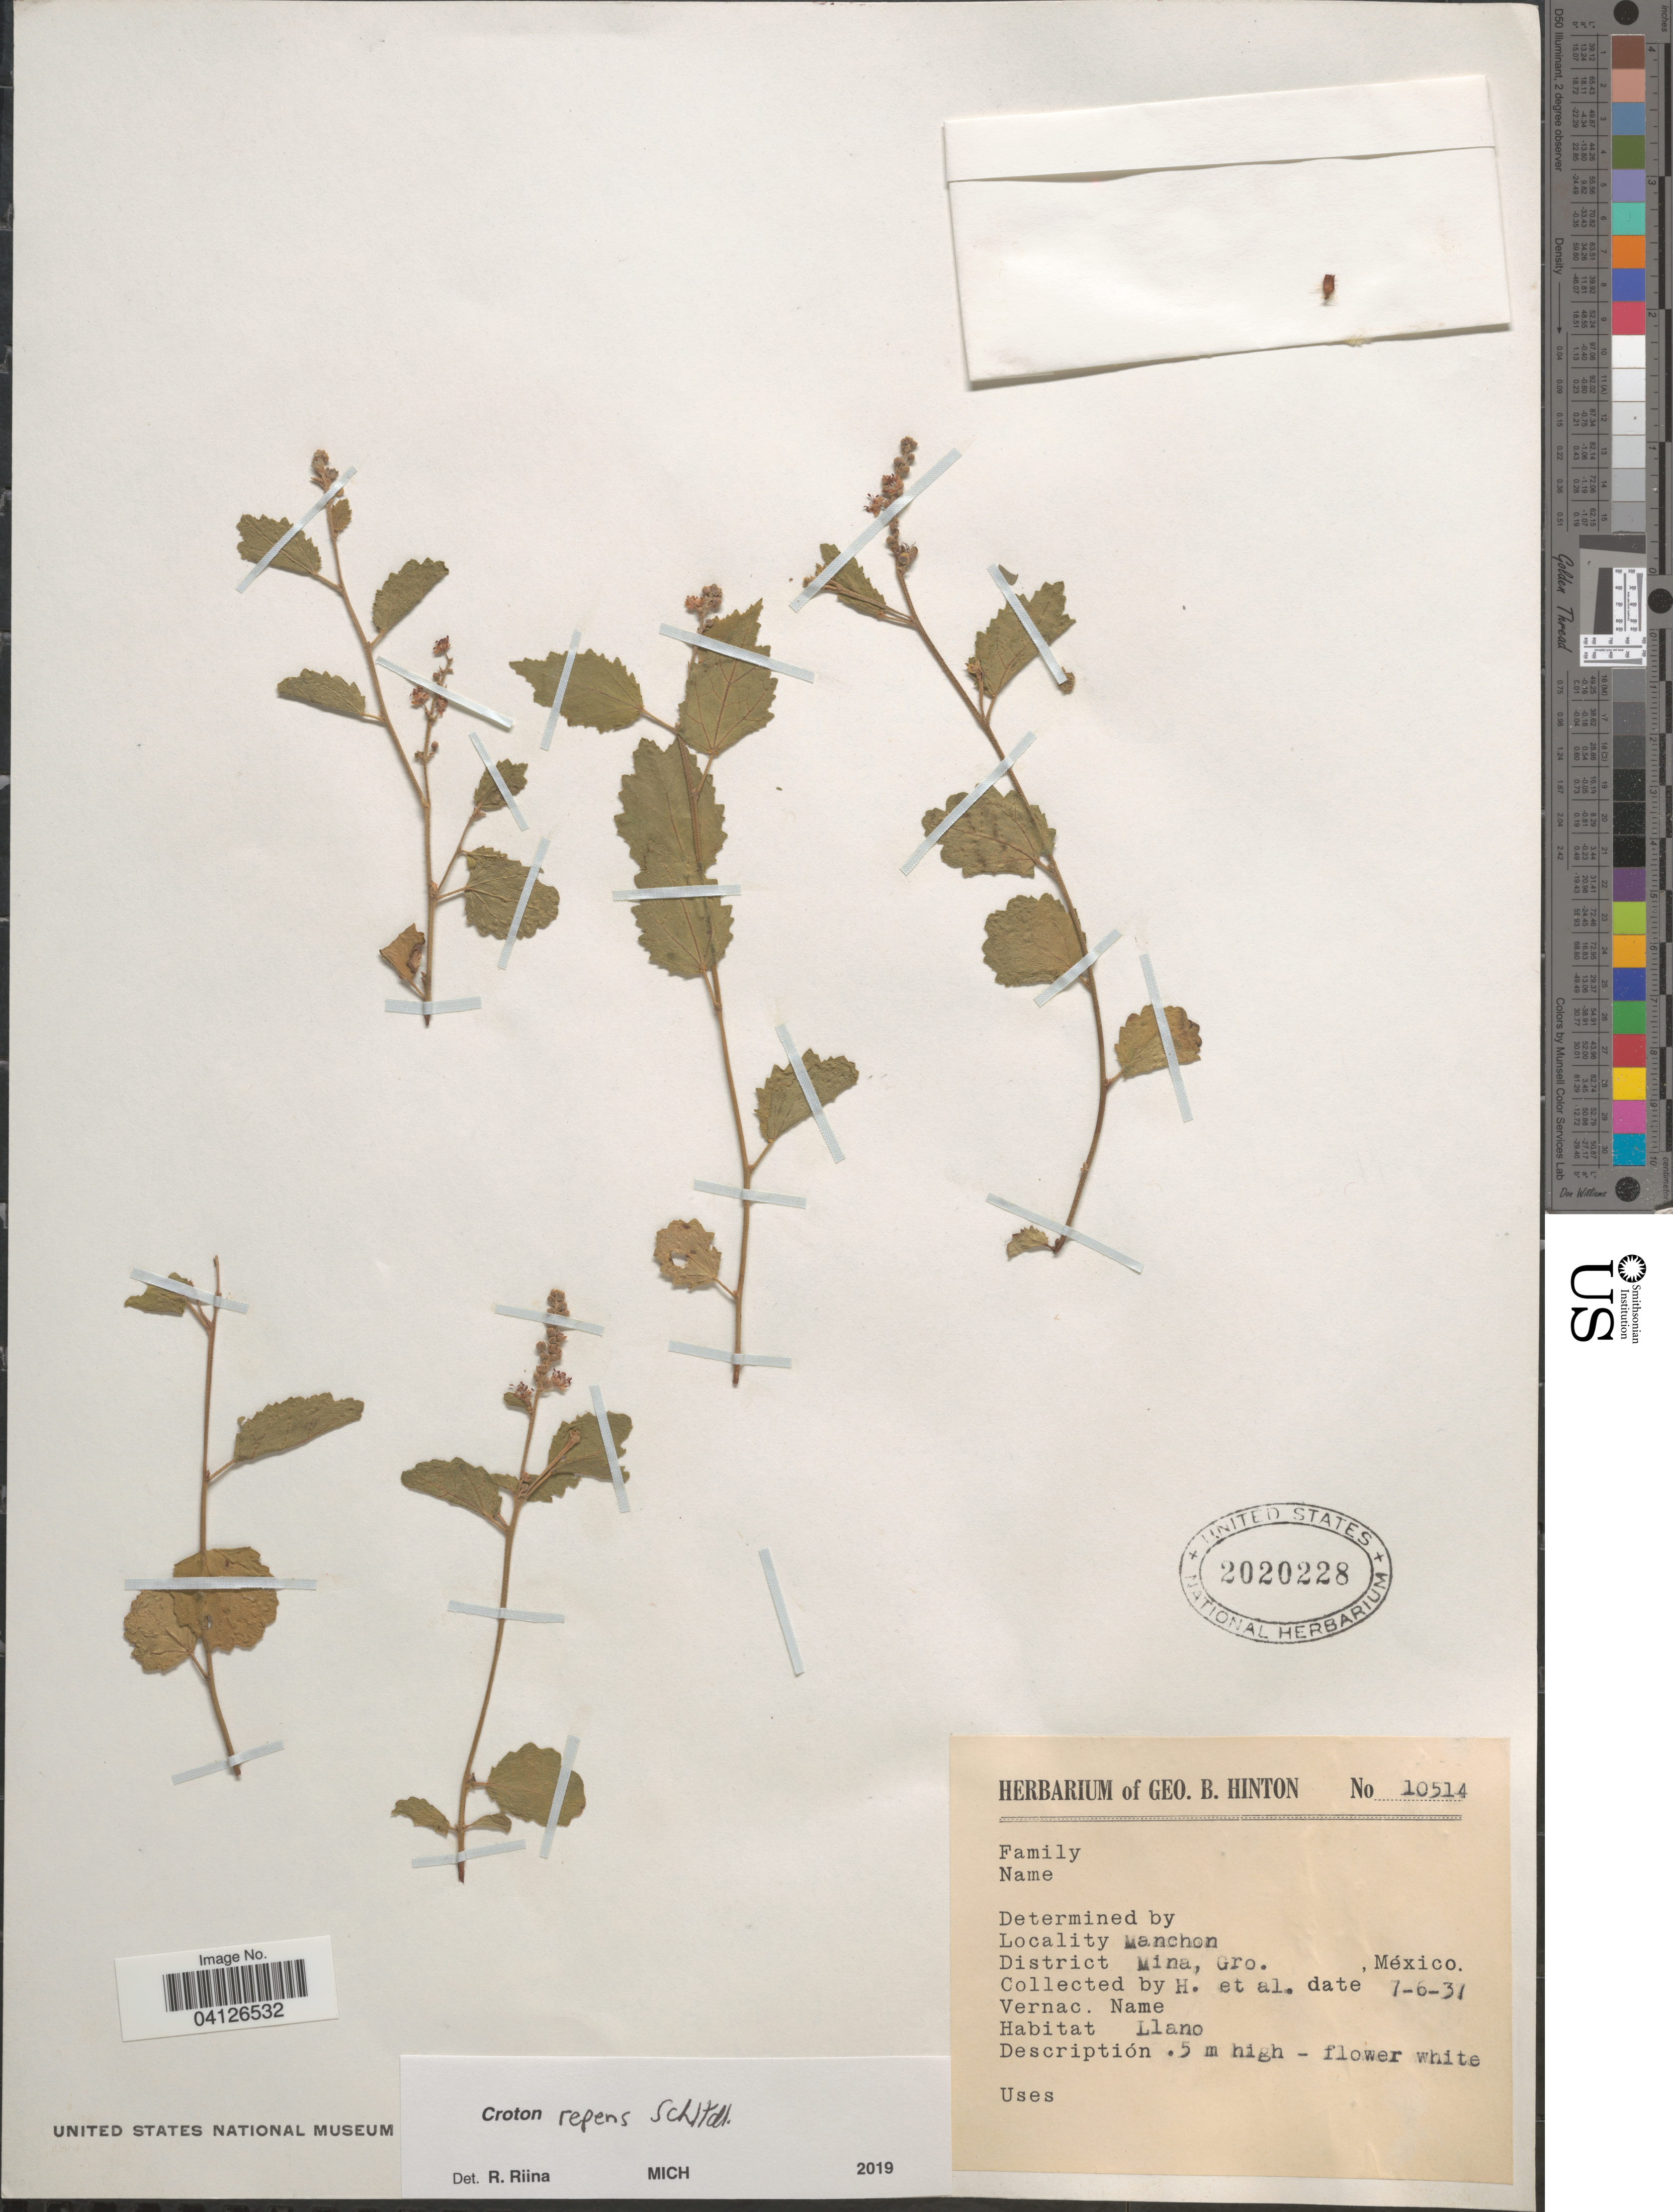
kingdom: Plantae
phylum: Tracheophyta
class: Magnoliopsida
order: Malpighiales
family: Euphorbiaceae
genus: Croton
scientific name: Croton repens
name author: Schltdl.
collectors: G. B. Hinton & et al.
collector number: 10514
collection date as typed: Transcribed d/m/y: 7/6/37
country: Mexico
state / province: Guerrero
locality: Manchon. District Mina.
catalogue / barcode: US 2020228